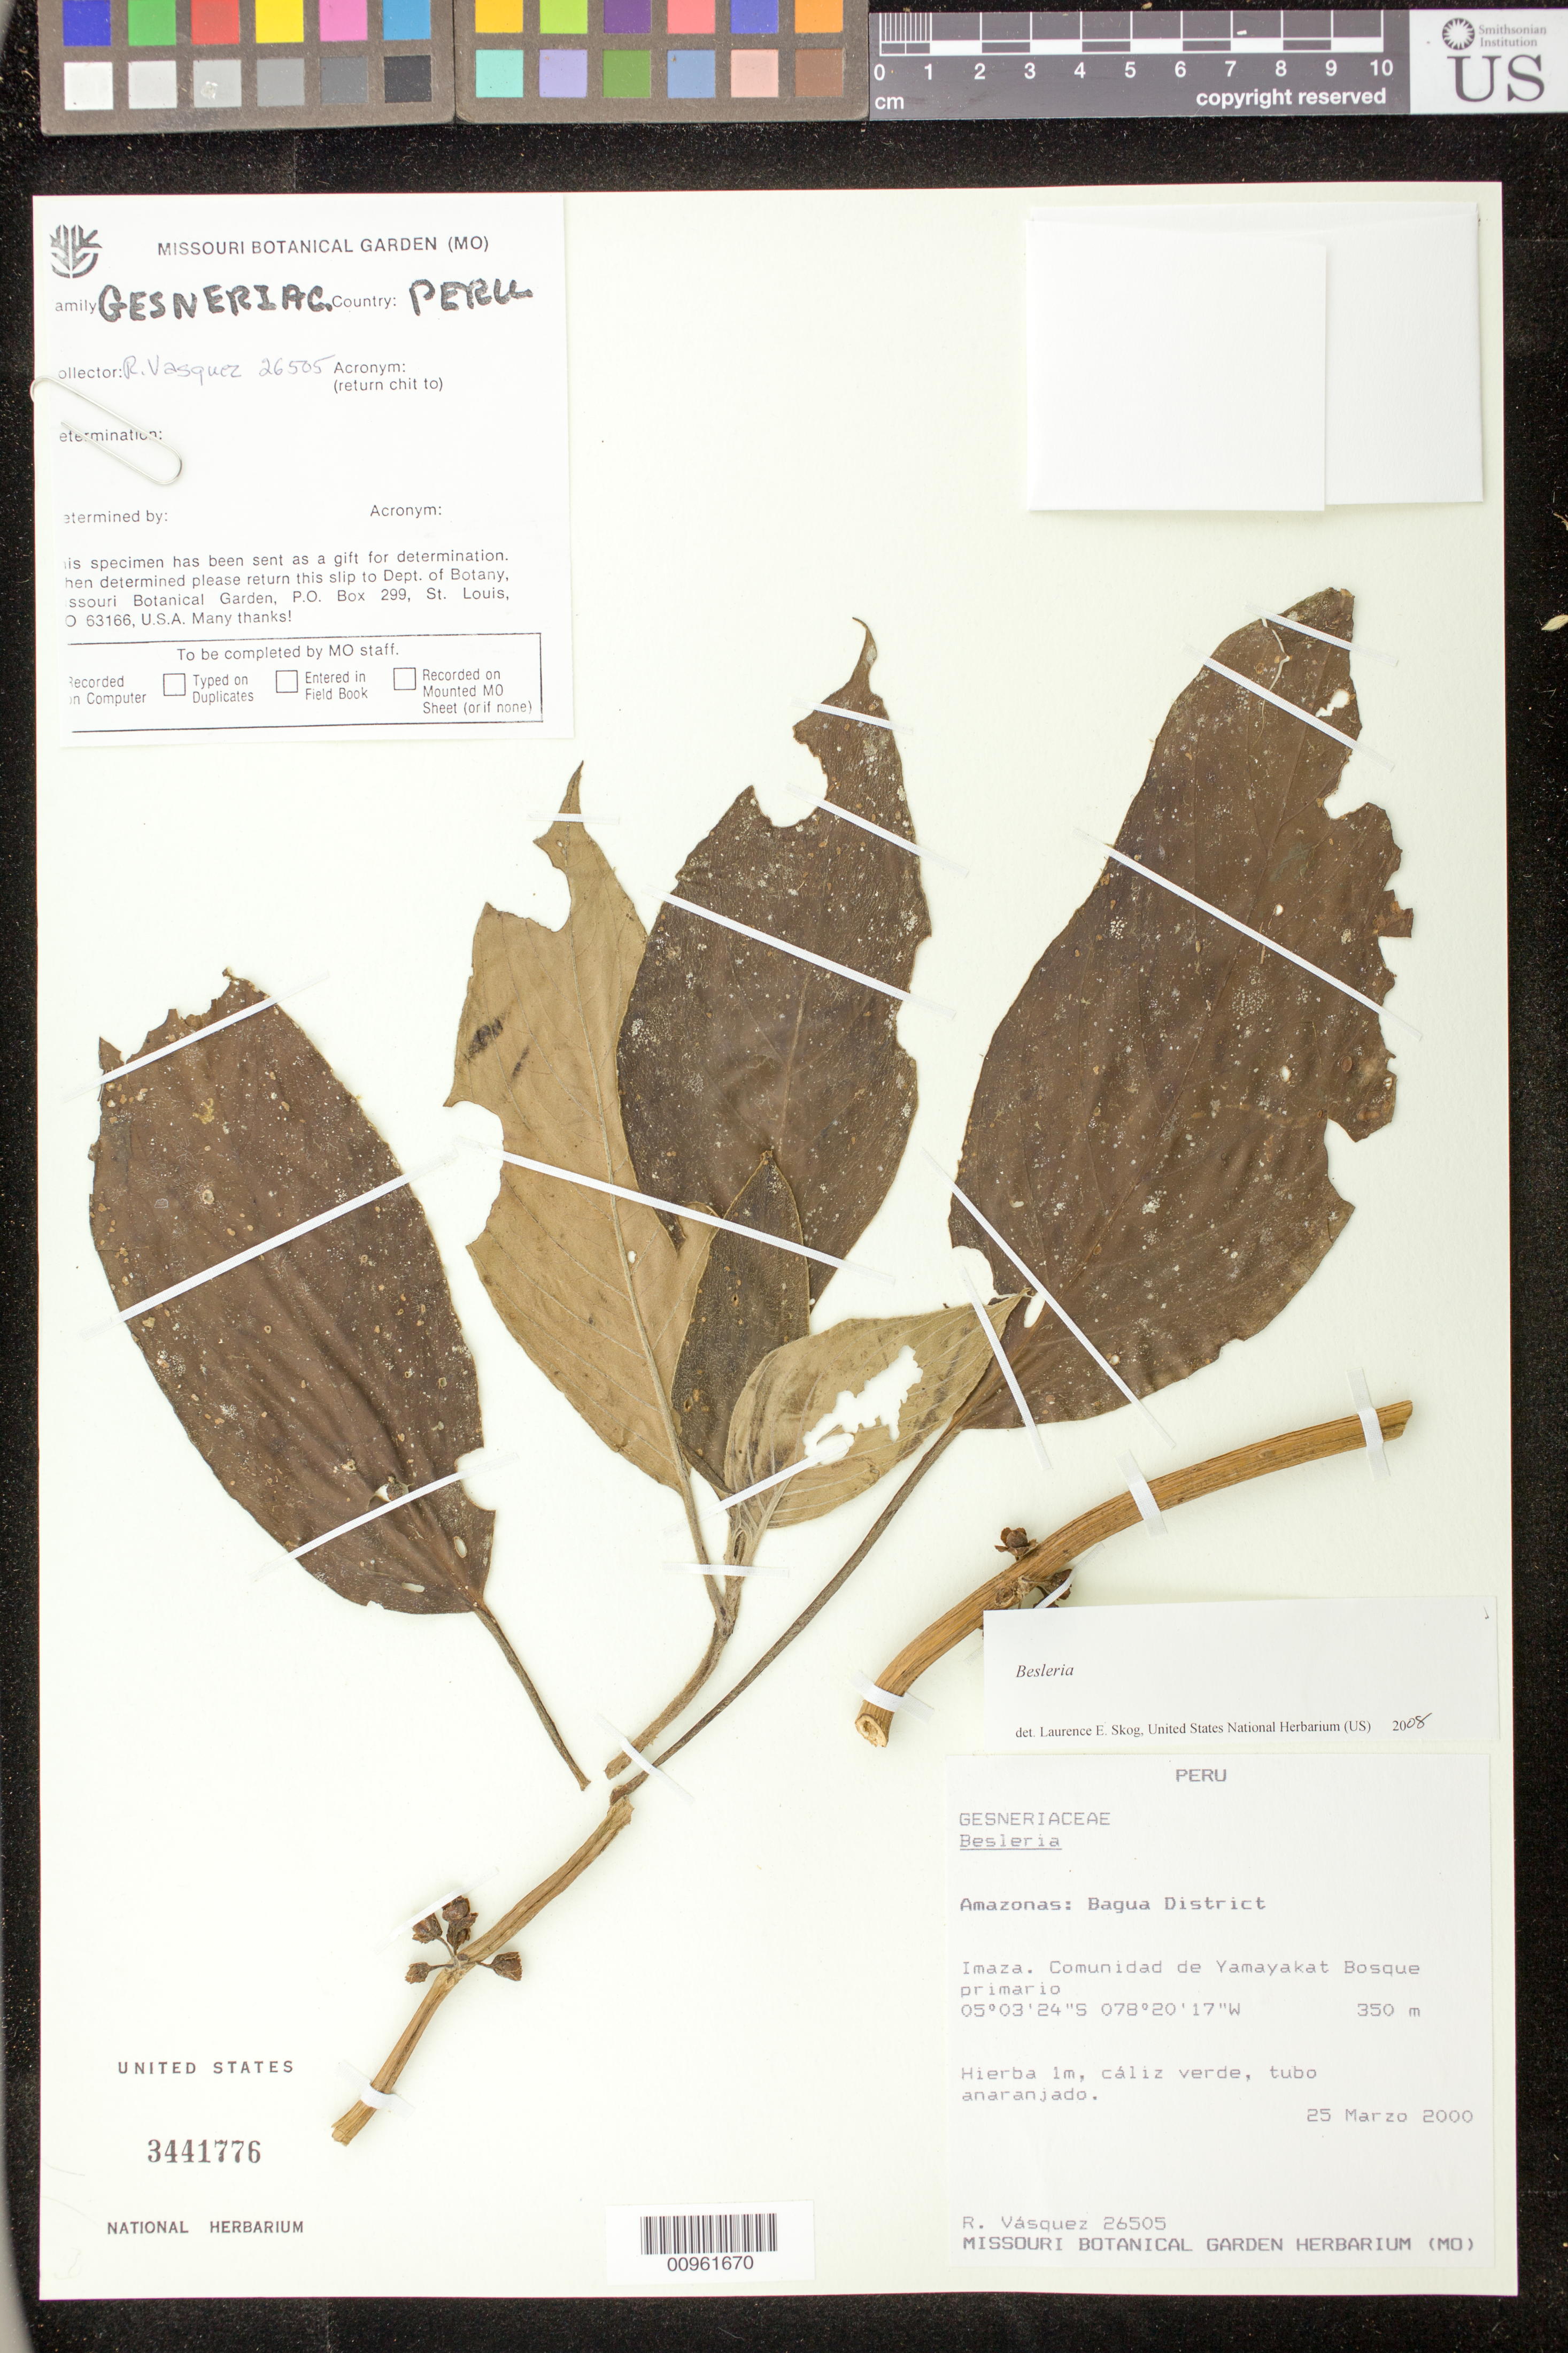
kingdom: Plantae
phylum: Tracheophyta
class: Magnoliopsida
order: Lamiales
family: Gesneriaceae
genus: Besleria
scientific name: Besleria sp.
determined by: Skog, Laurence E.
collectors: R. Vásquez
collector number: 26505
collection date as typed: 25 Mar 2000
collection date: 2000-03-25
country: Peru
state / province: Amazonas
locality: Bagua District, Imaza, comunidad de Yamayakat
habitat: Bosque primario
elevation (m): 350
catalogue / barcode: US 3441776